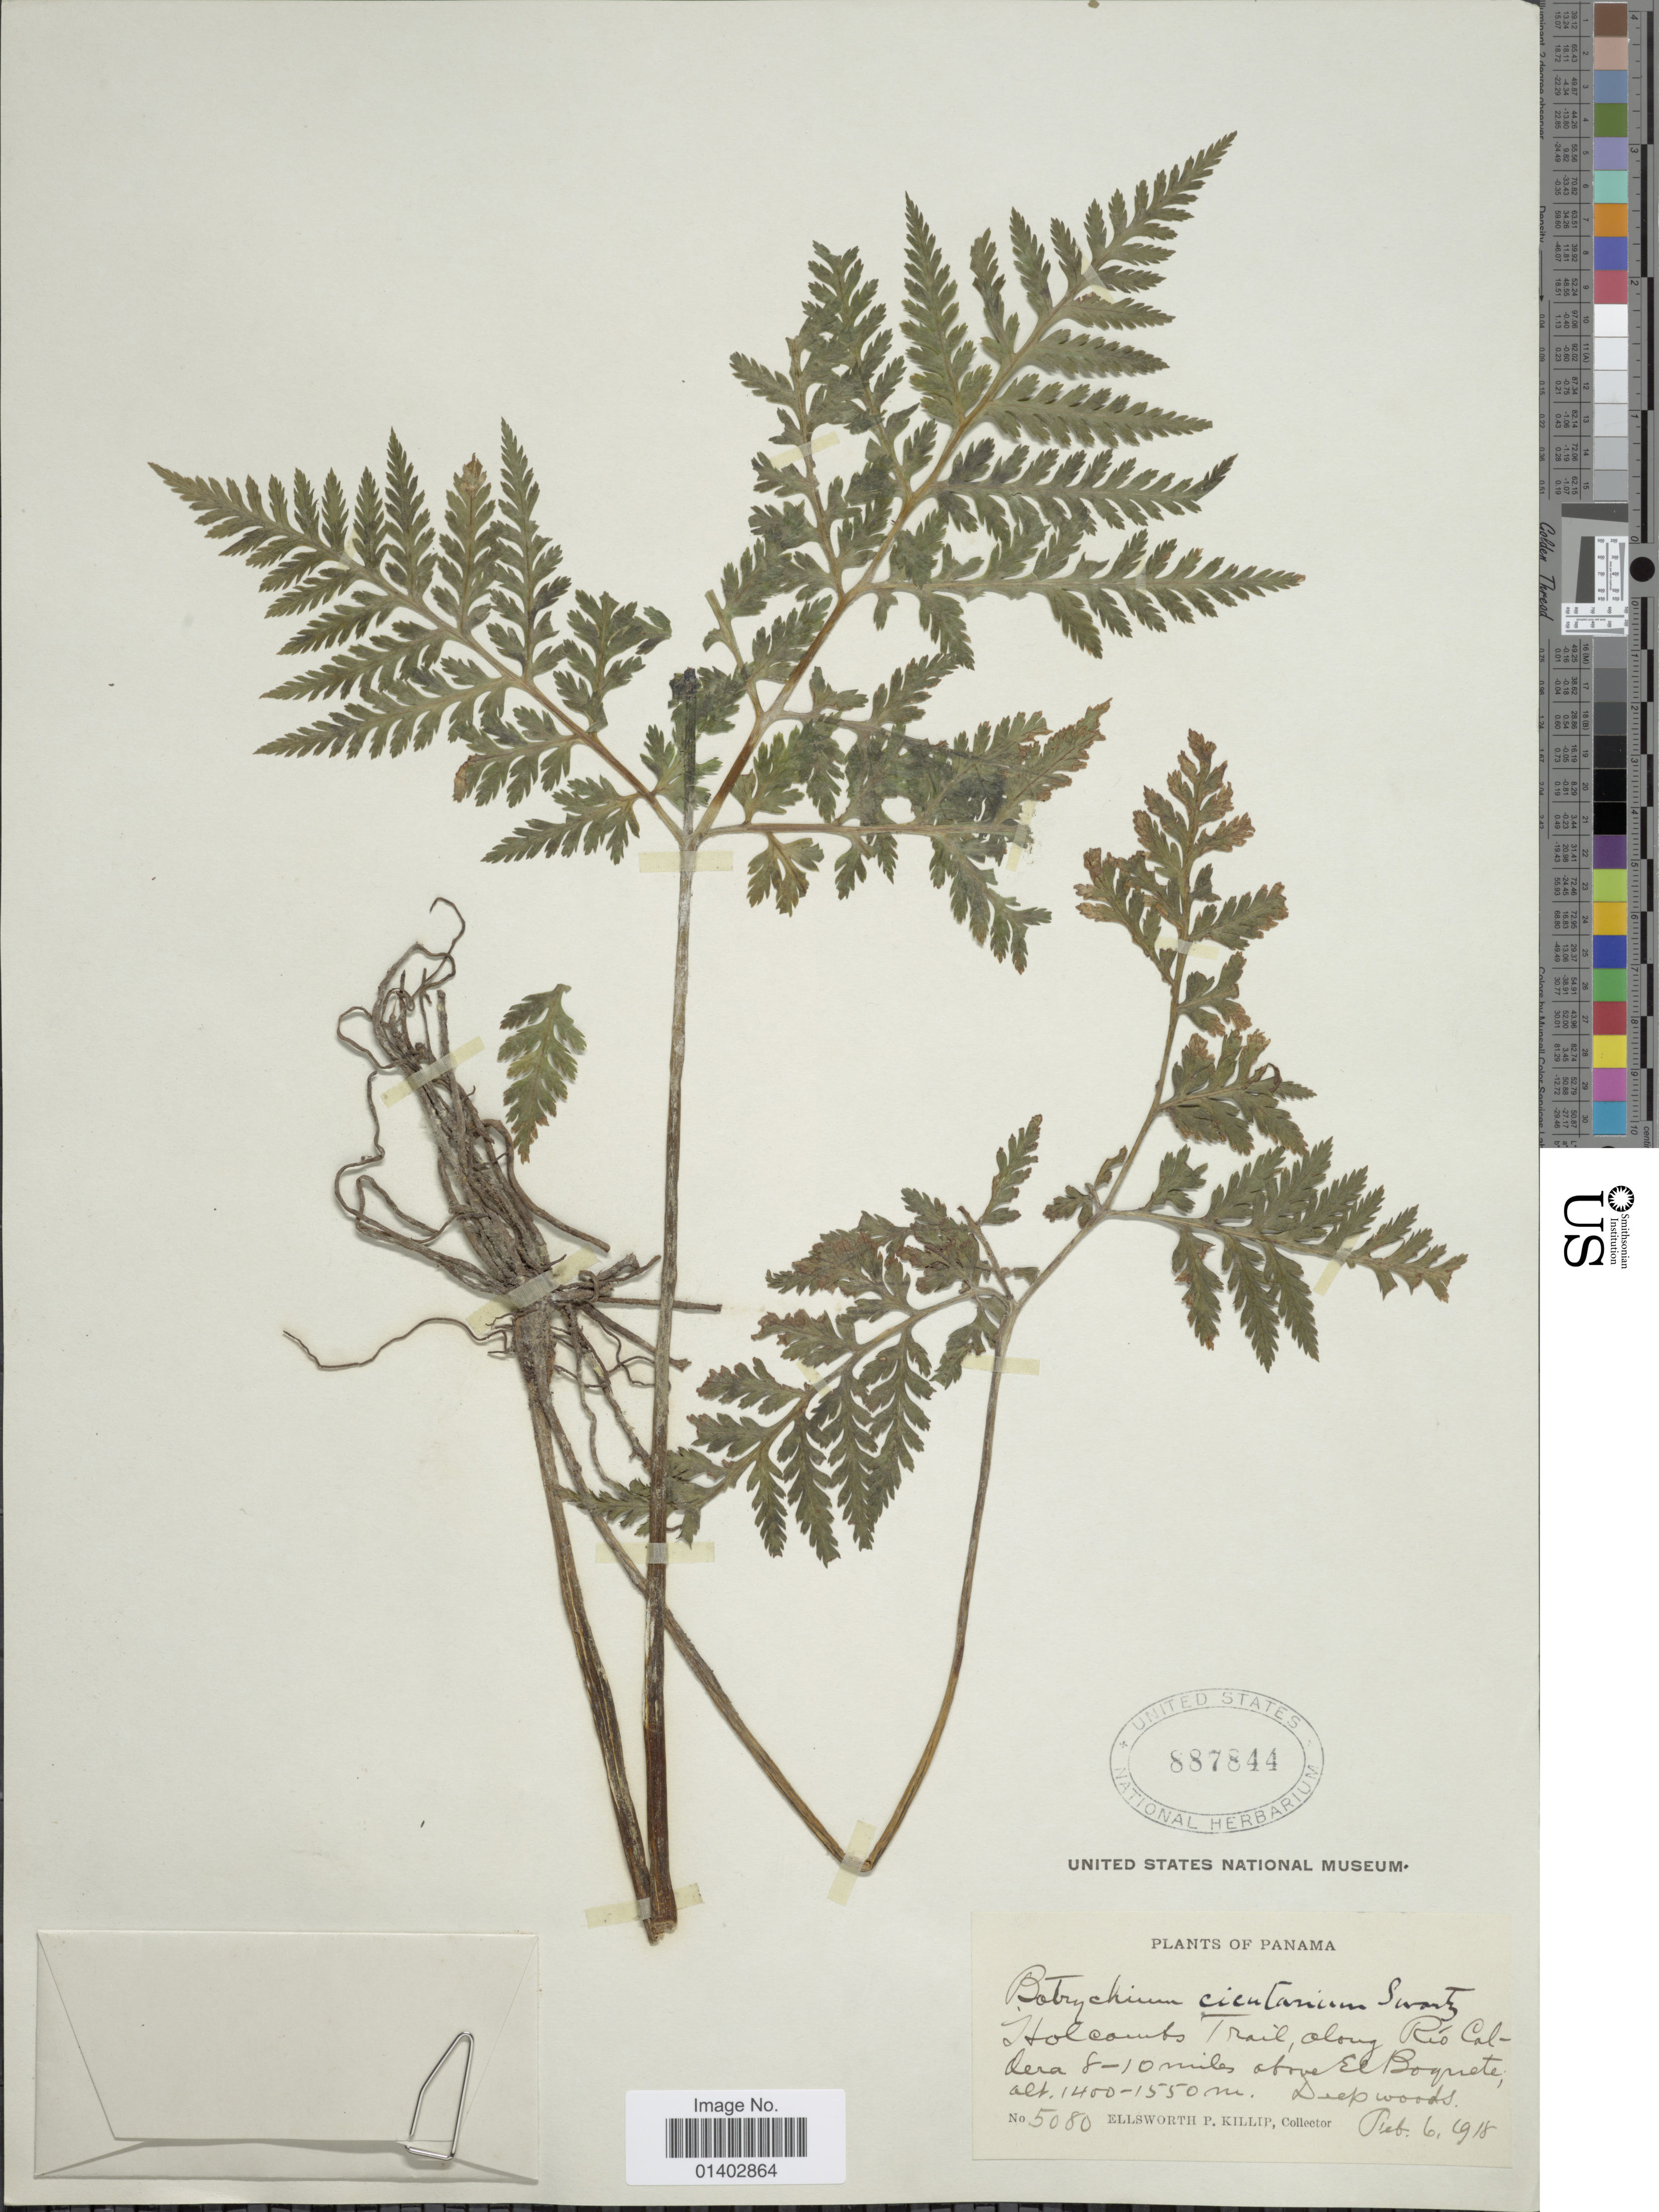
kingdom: Plantae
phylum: Tracheophyta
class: Polypodiopsida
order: Ophioglossales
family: Ophioglossaceae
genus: Botrychium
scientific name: Botrychium virginianum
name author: (L.) Sw.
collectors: E. P. Killip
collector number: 5080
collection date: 1918-02-06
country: Panama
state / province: Chiriqui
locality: Holcombs Trail along Rio Caldera, 8-10 miles, above El Boquete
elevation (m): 1400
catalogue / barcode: US 887844